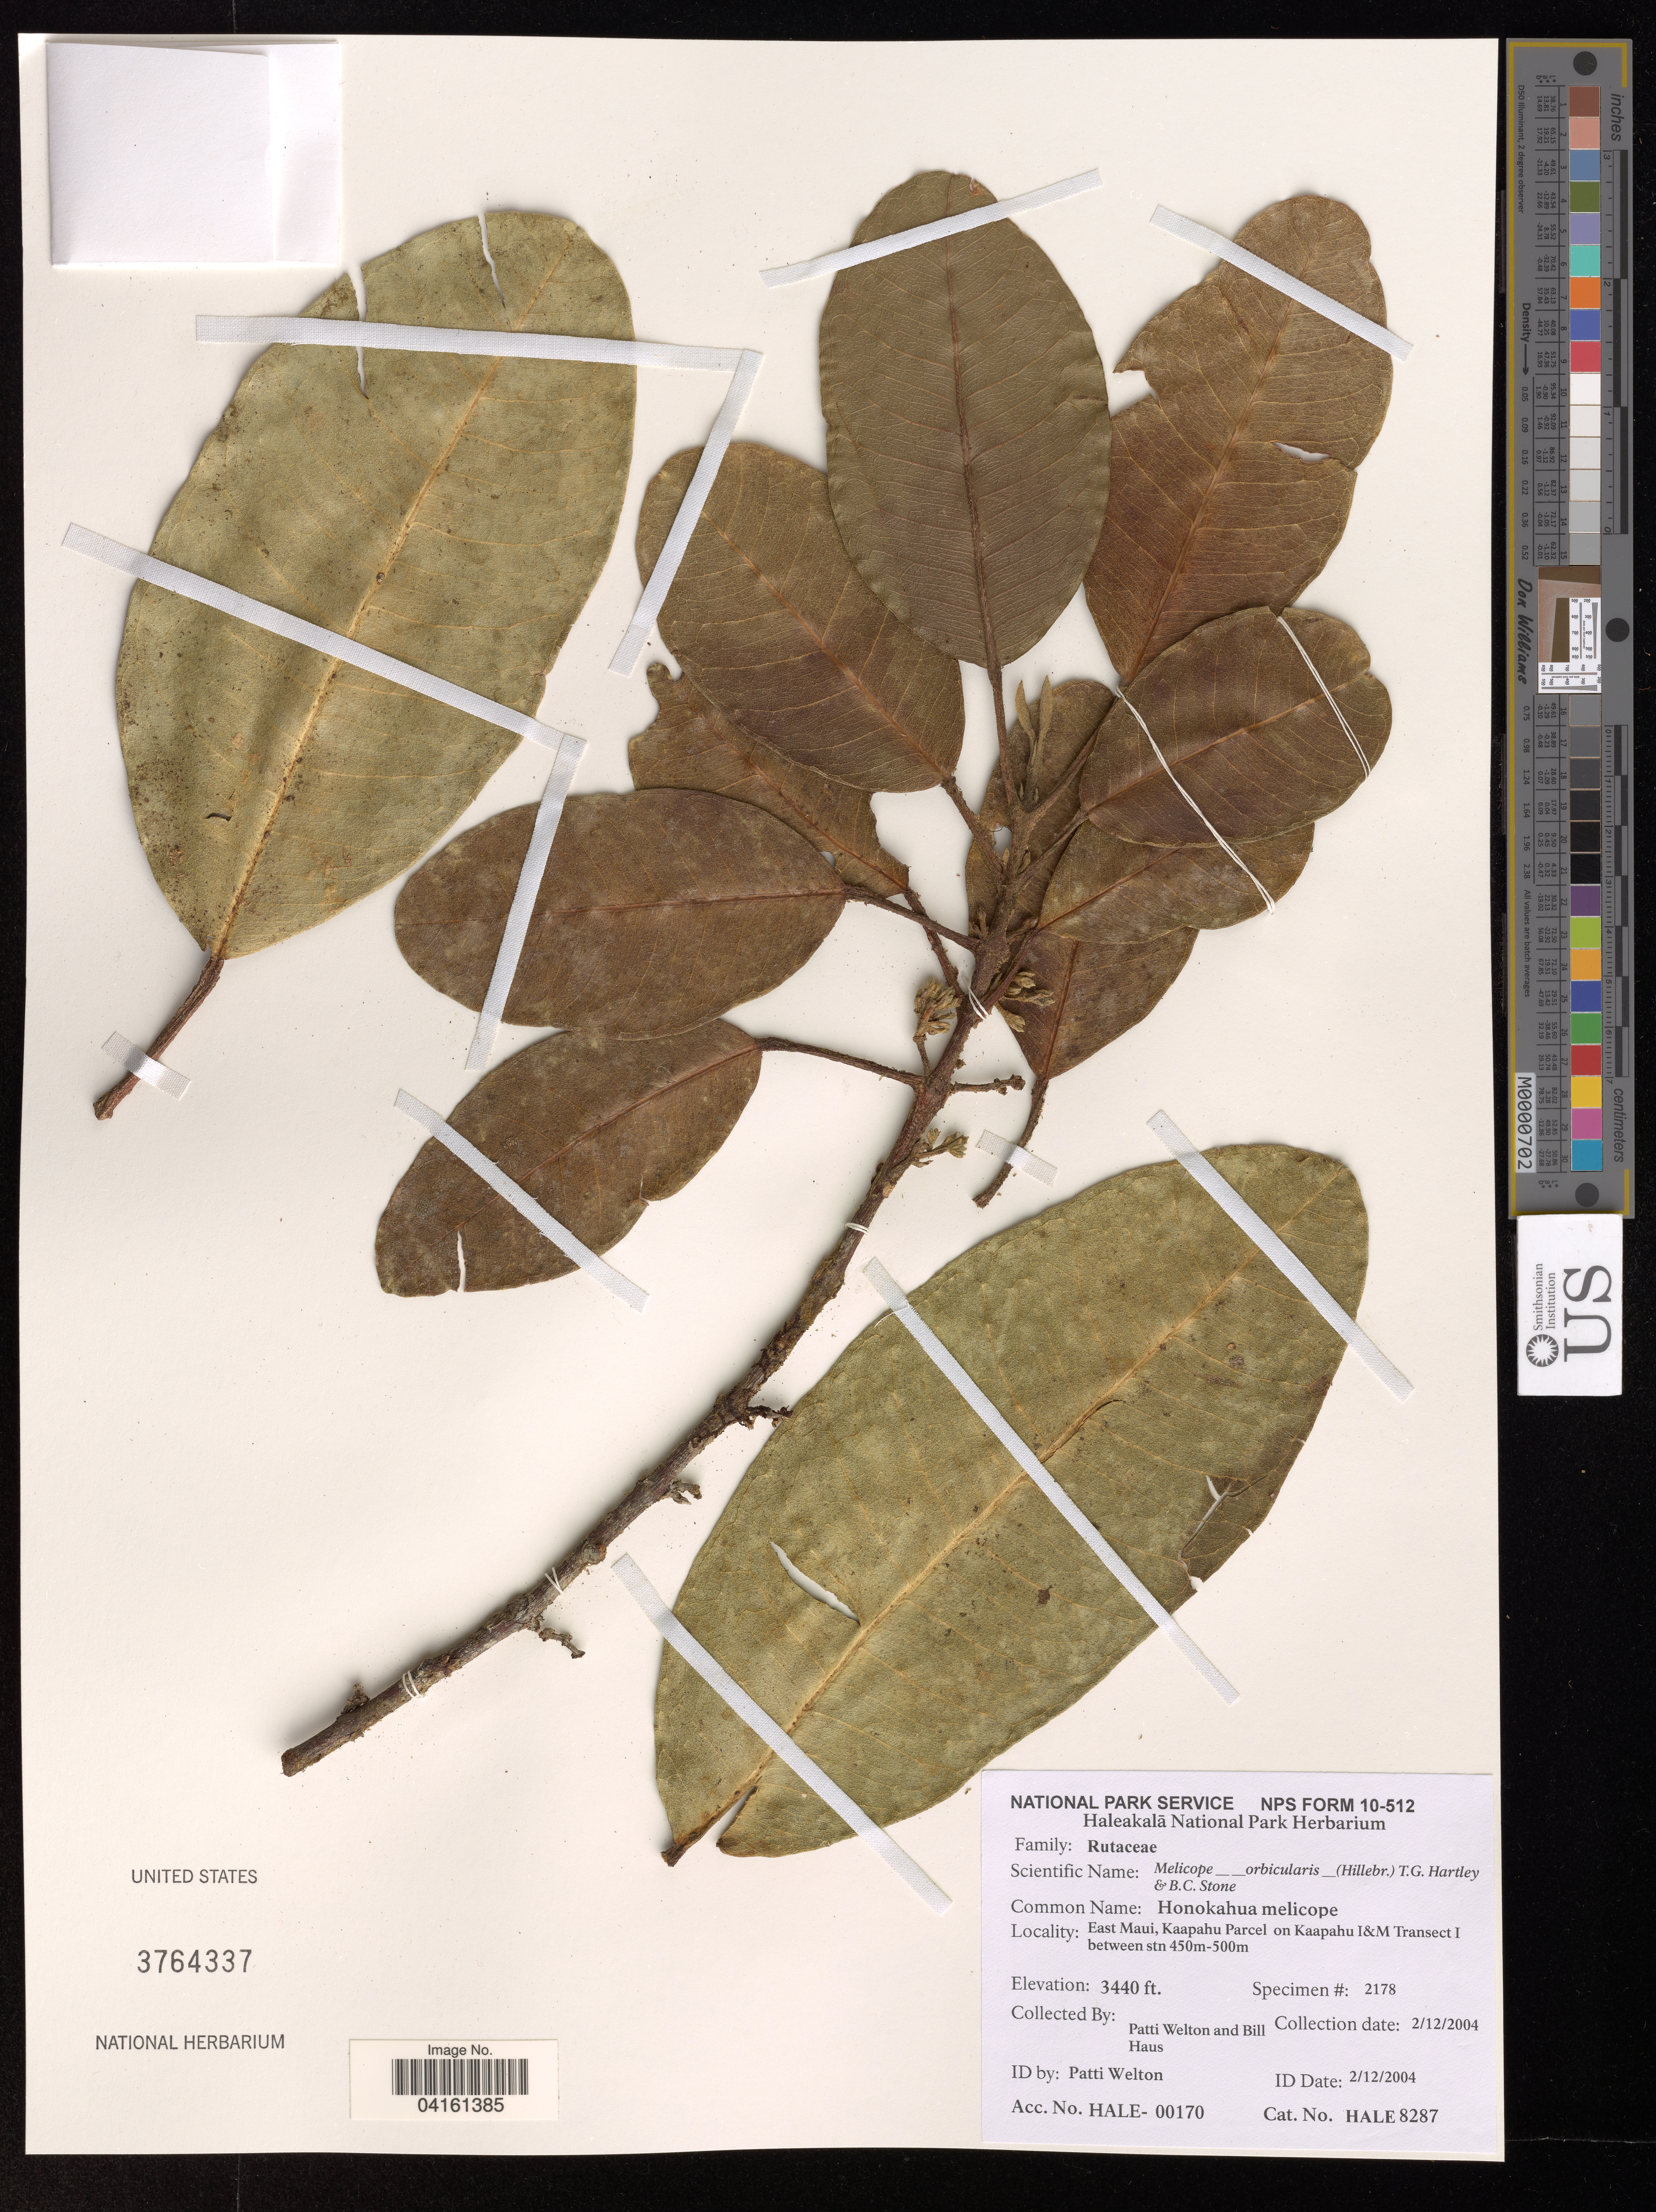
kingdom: Plantae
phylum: Tracheophyta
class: Magnoliopsida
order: Sapindales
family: Rutaceae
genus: Melicope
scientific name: Melicope orbicularis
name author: (Hillebr.) T.G. Hartley & B.C. Stone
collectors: P. Welton & B. Haus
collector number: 2178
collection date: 2004-02-12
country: United States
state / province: Hawaii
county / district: Maui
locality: East Maui, Kaapahu Parcel on Kaapahu I&M Transect I between stn 450m-500m.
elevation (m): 1049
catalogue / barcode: US 3764337